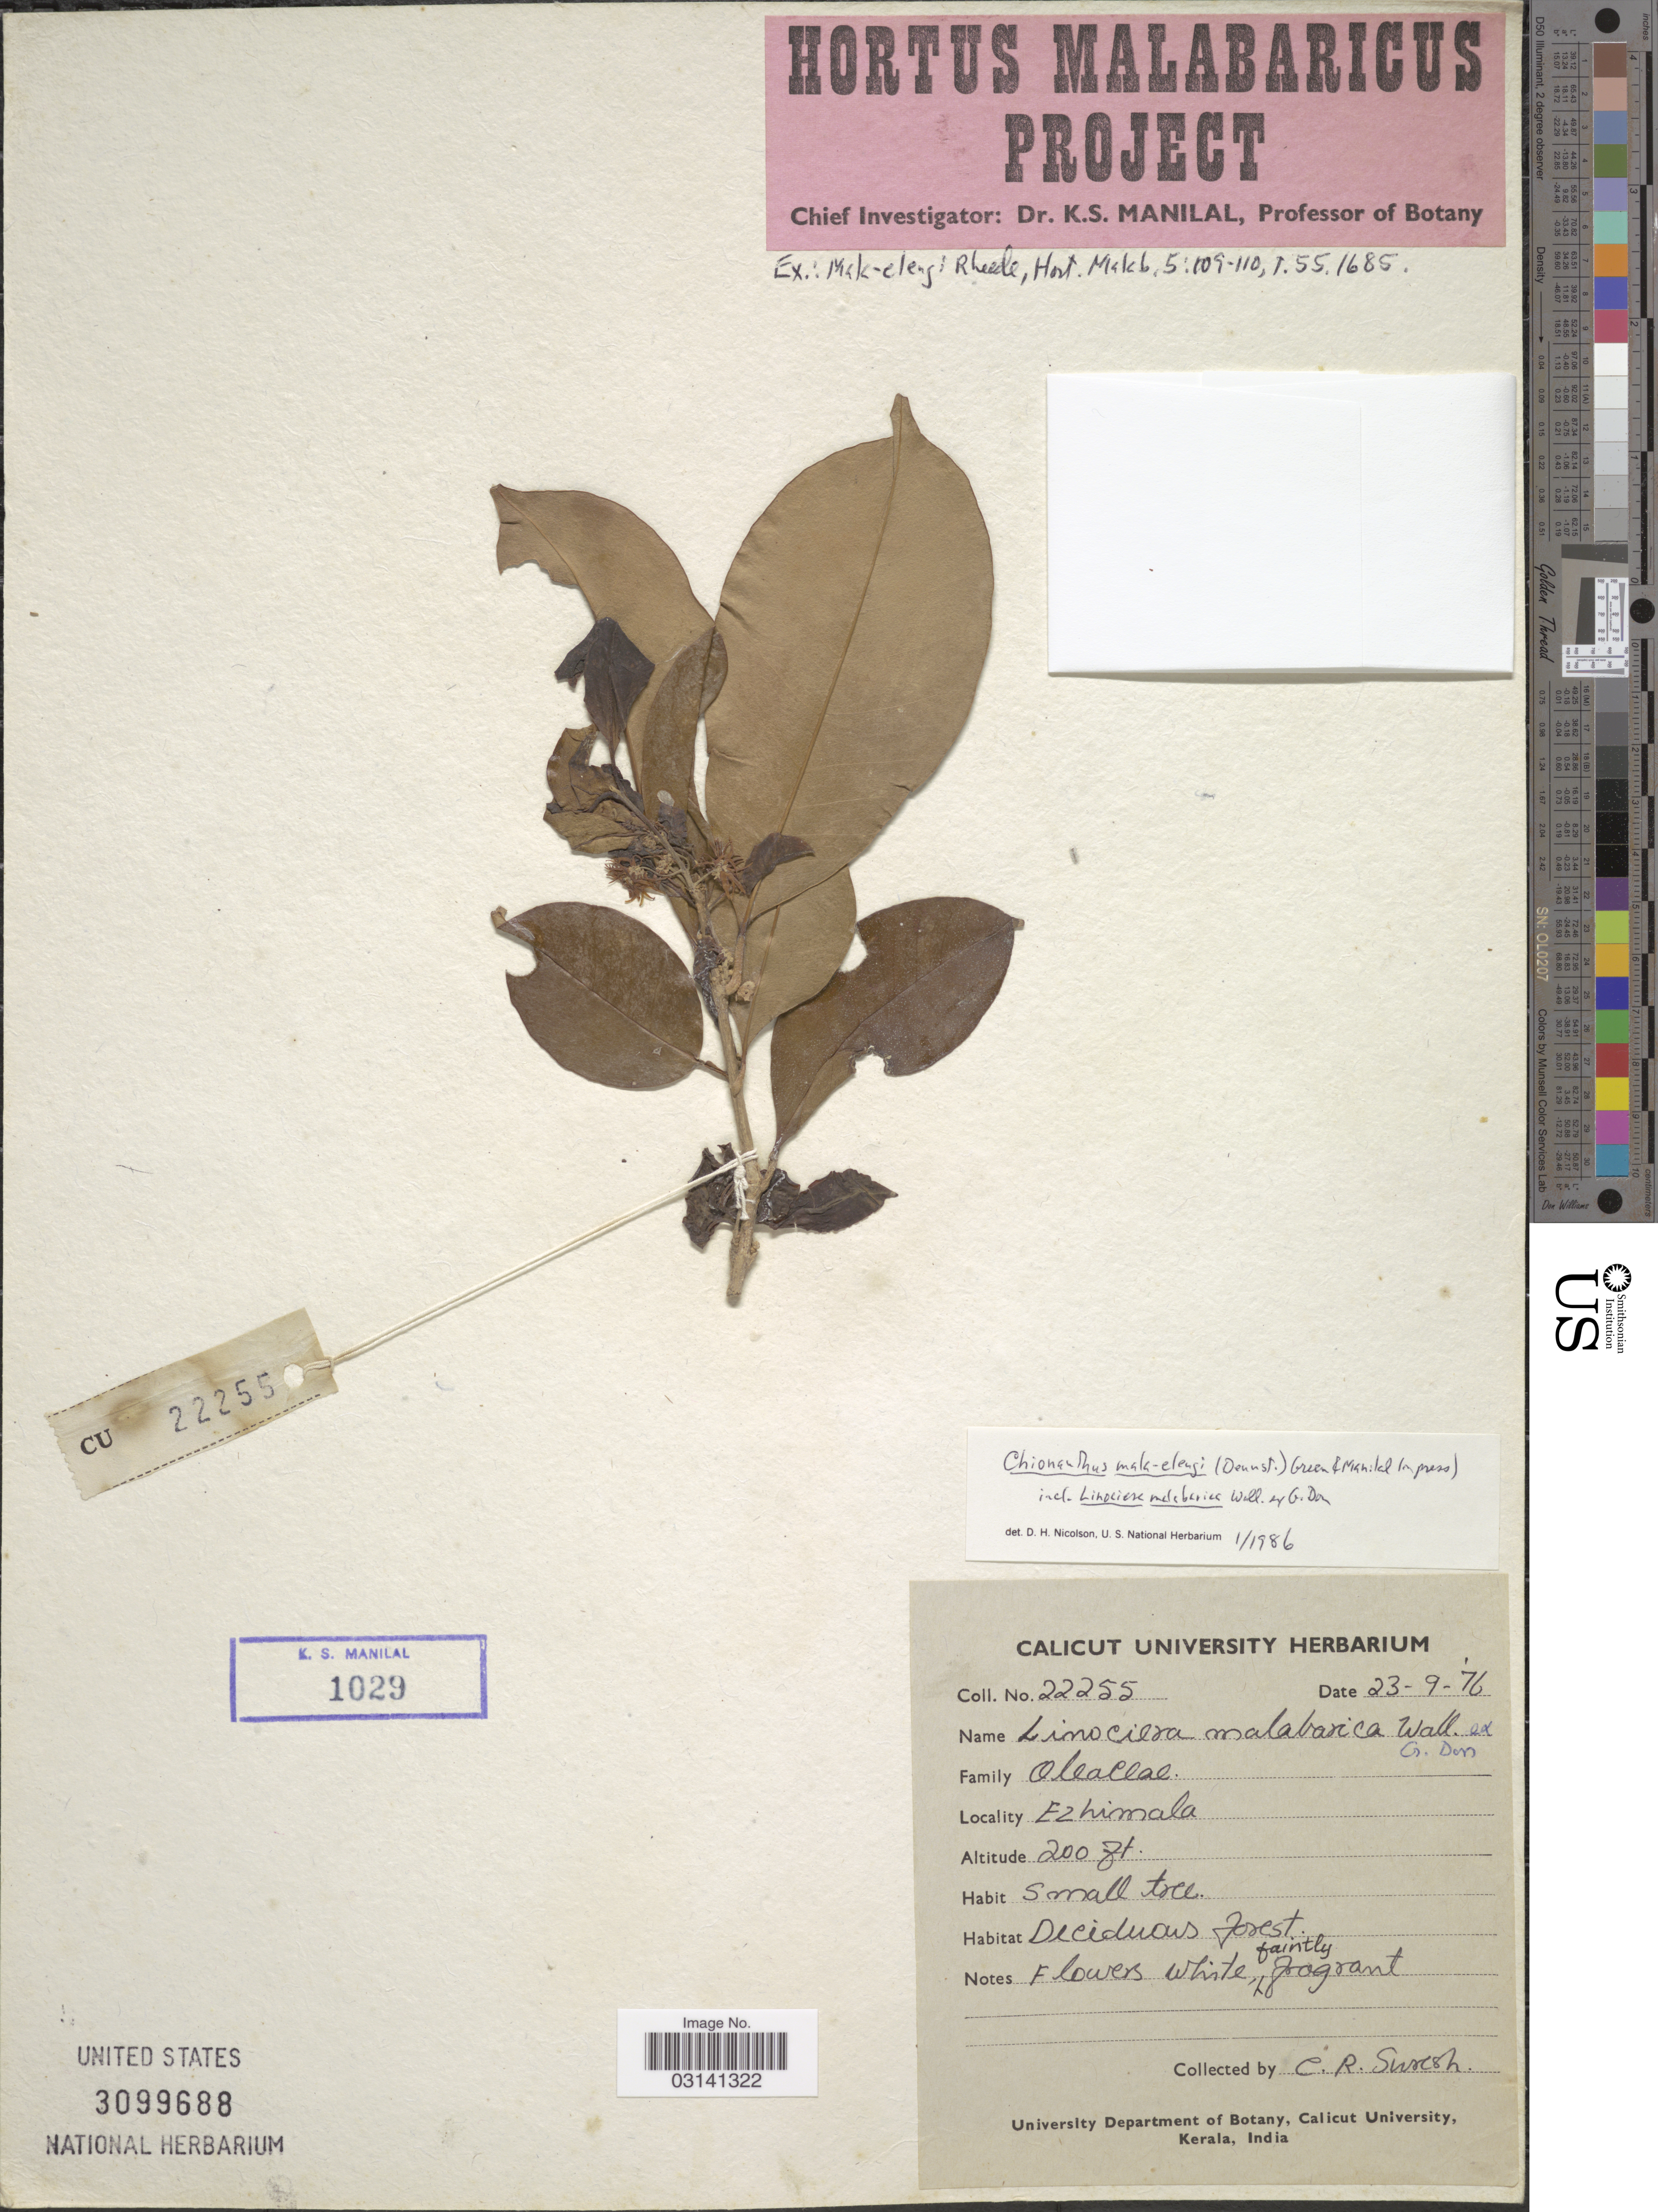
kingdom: Plantae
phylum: Tracheophyta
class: Magnoliopsida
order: Lamiales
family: Oleaceae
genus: Chionanthus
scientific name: Chionanthus mala-elengi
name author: (Dennst.) P.S. Green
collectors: C. Suresh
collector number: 22255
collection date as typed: Transcribed d/m/y: 23/9/76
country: India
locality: Ezhimala.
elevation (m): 61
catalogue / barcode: US 3099688